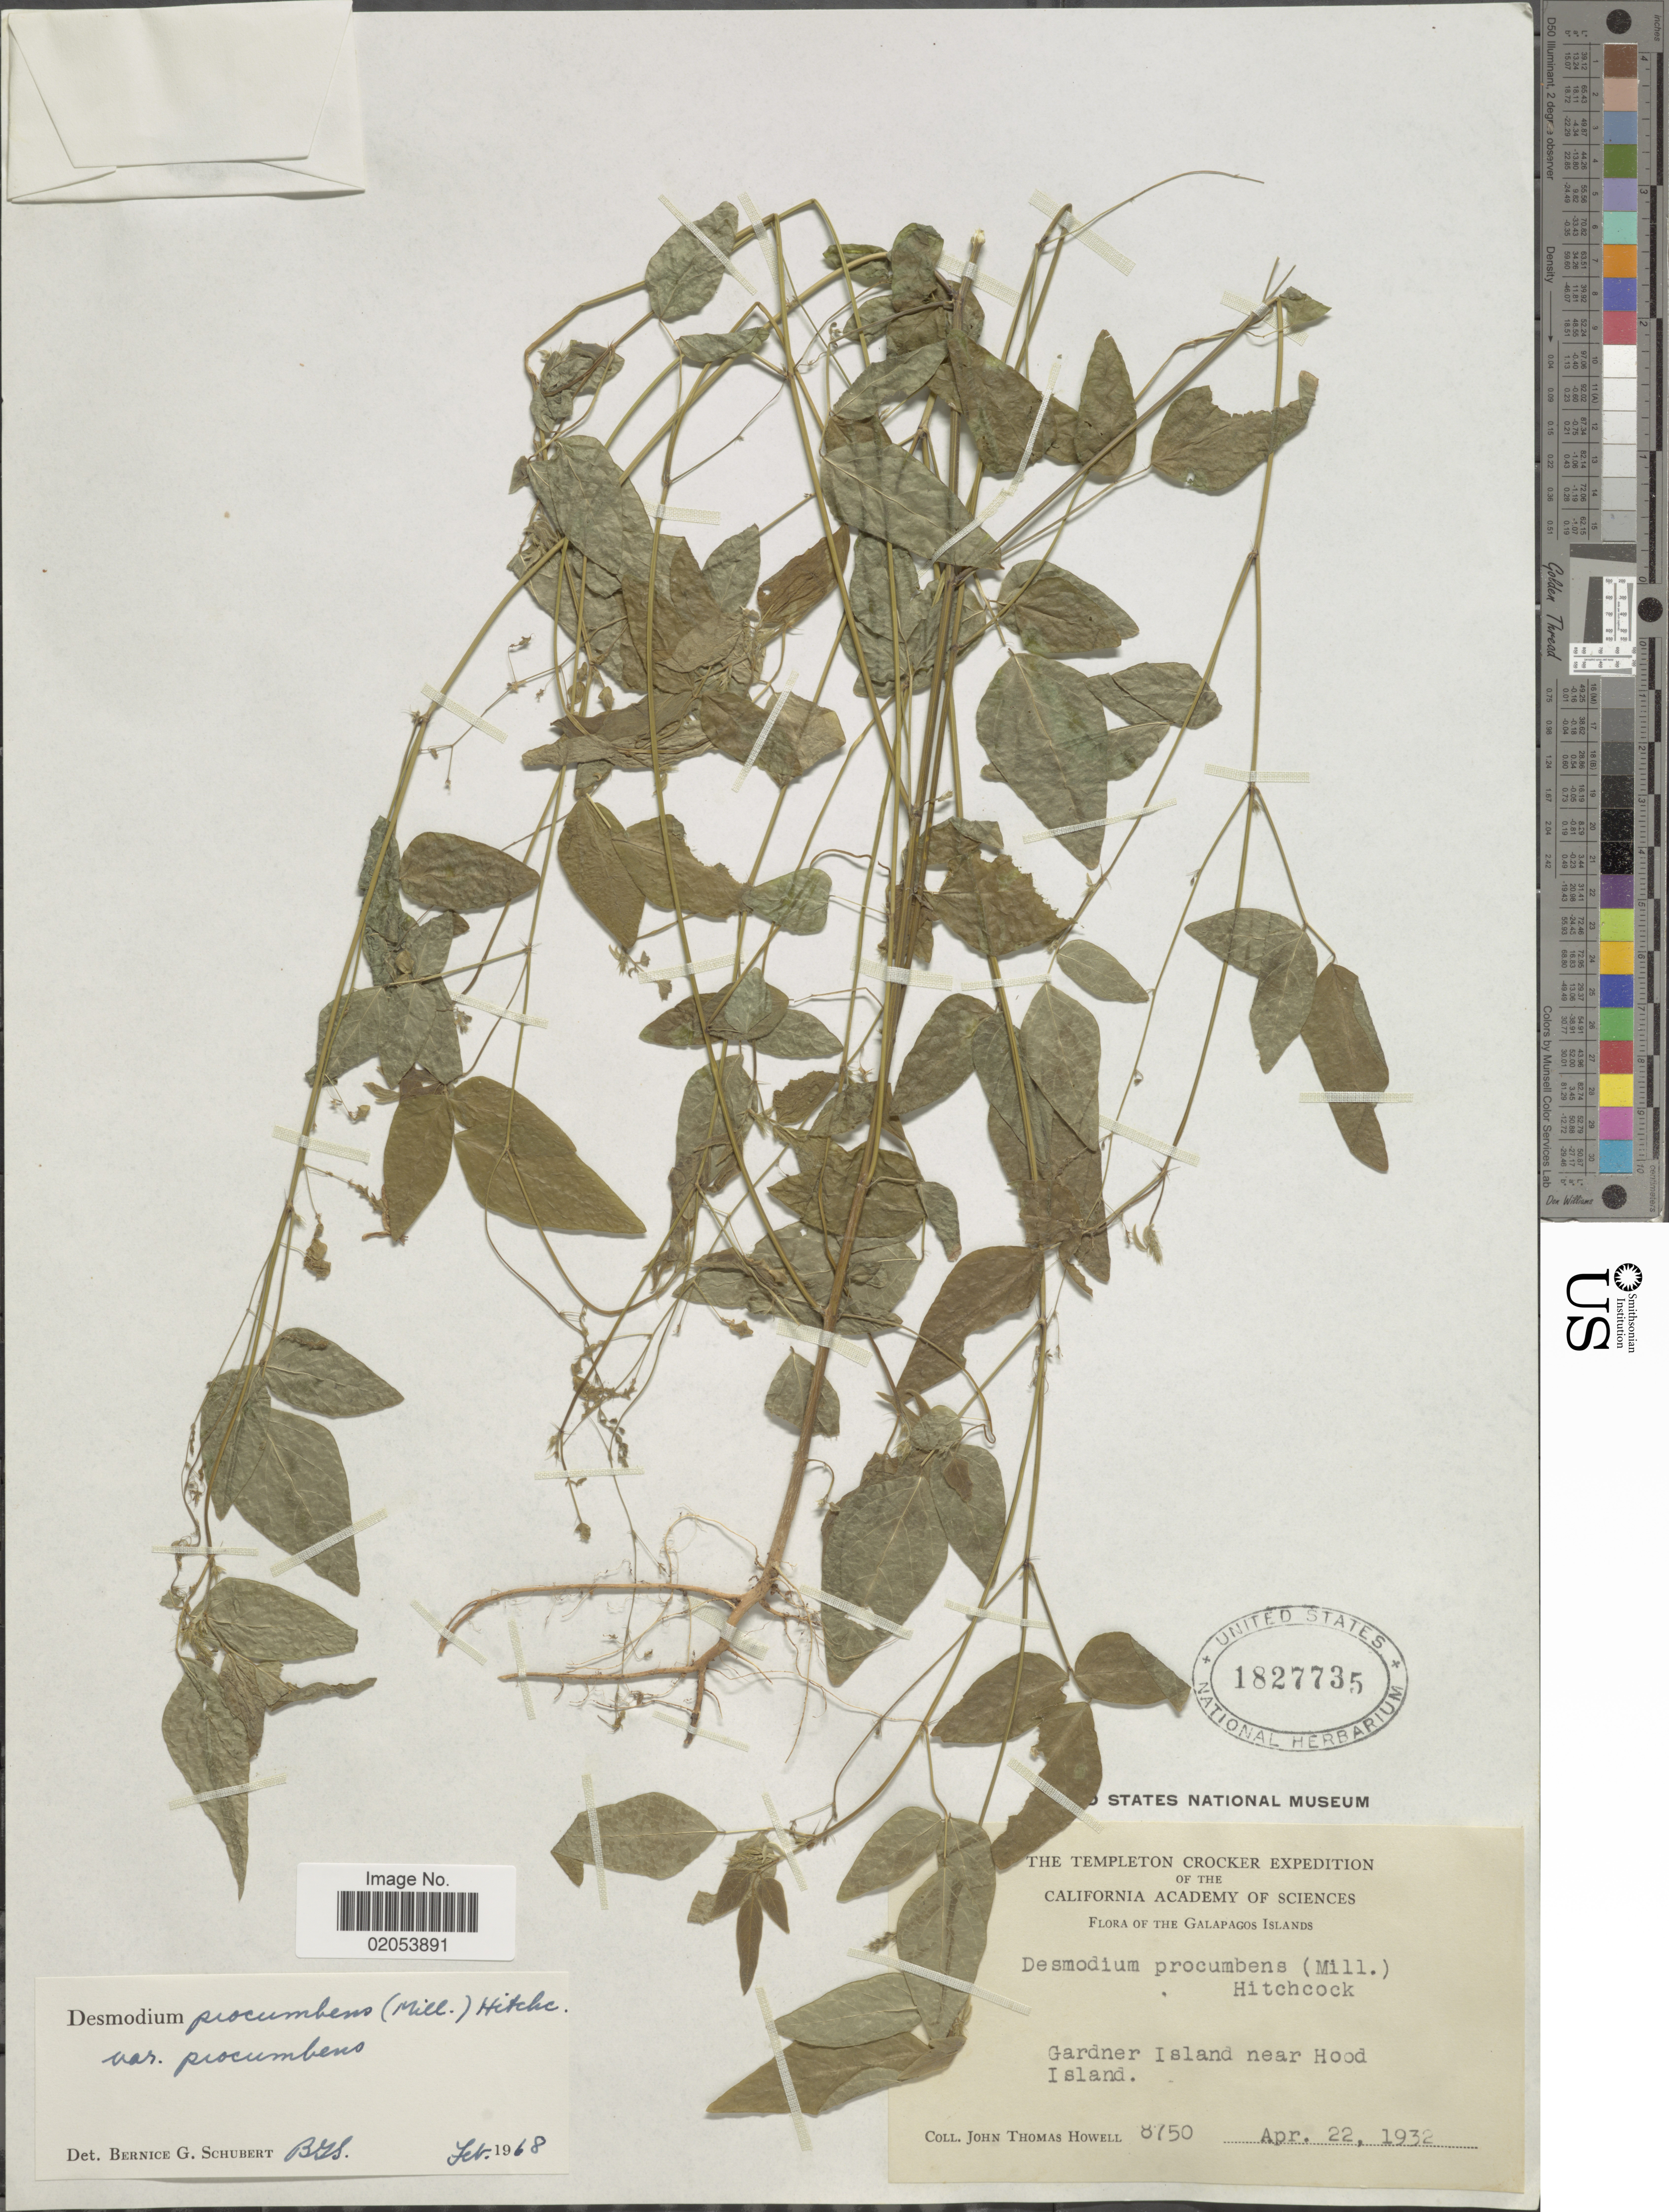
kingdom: Plantae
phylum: Tracheophyta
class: Magnoliopsida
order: Fabales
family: Fabaceae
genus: Desmodium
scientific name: Desmodium procumbens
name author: (Mill.) Hitchc.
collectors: J. T. Howell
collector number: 8750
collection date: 1932-04-22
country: Ecuador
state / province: Colón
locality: Galapagos Islands. Gardener Island near Hood Island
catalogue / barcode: US 1827735